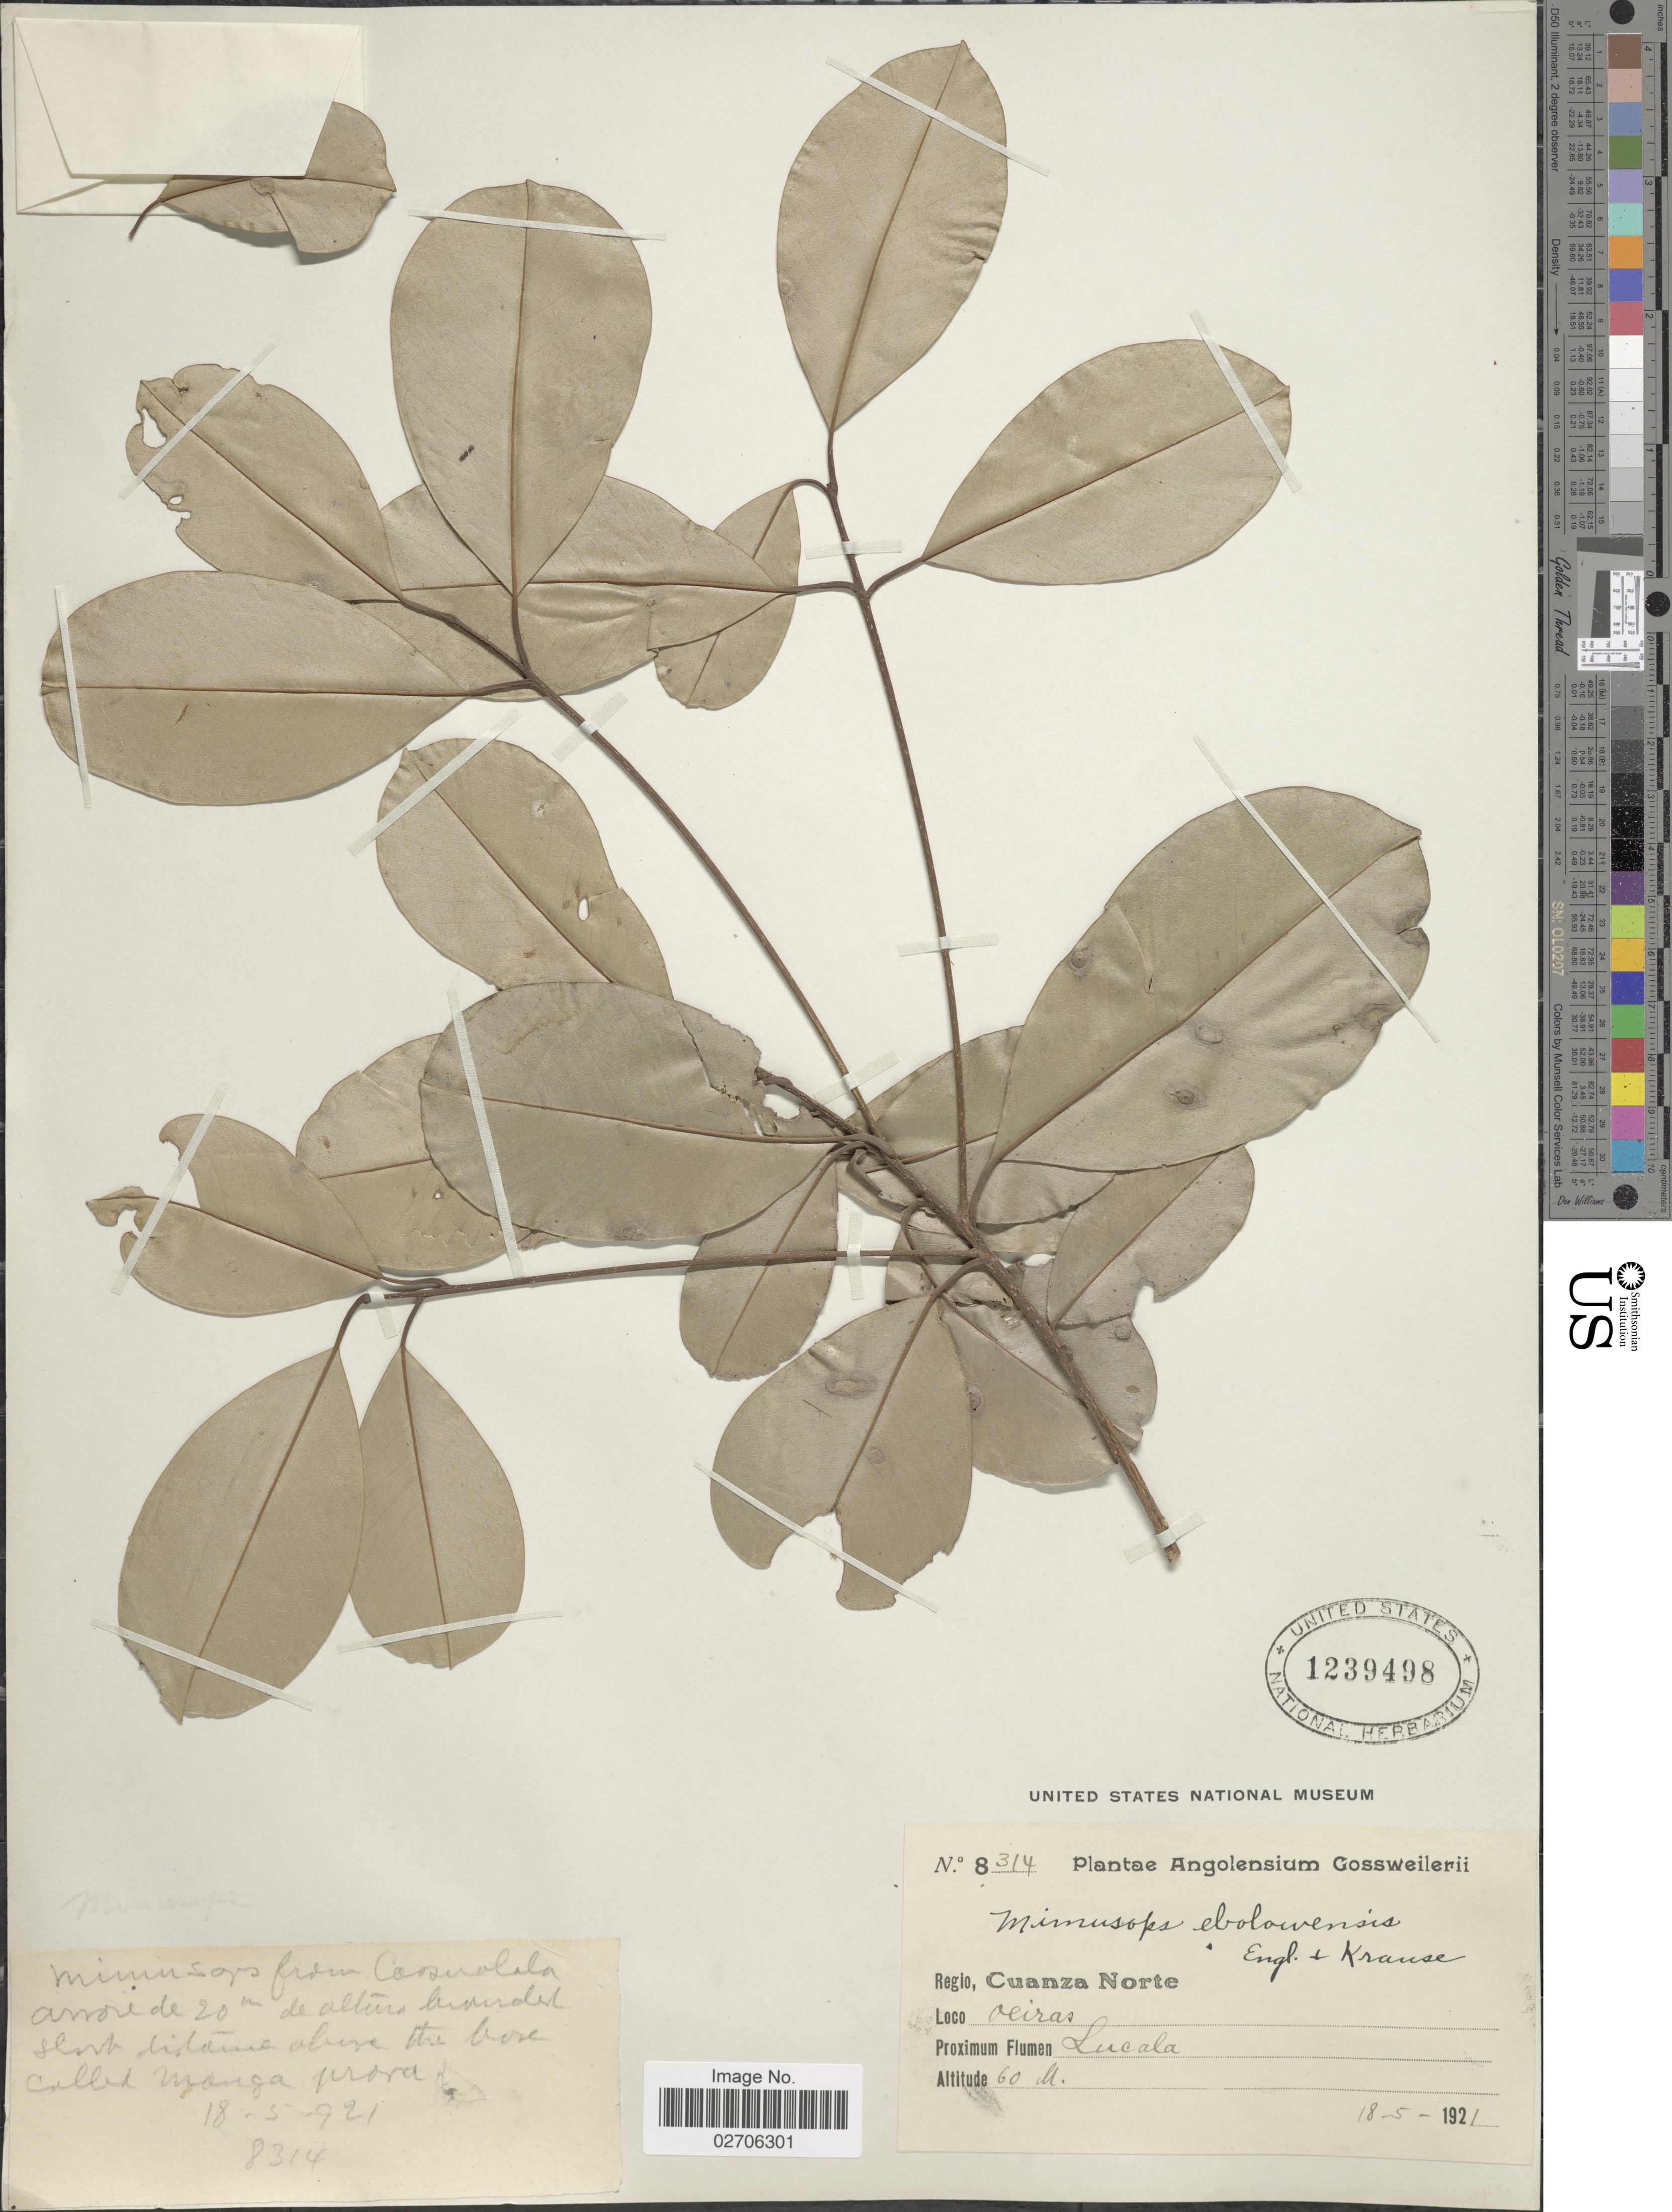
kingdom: Plantae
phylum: Tracheophyta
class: Magnoliopsida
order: Ericales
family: Sapotaceae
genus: Mimusops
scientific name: Mimusops ebolowensis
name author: Engl. & K. Krause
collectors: -. Gossweiler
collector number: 8314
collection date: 1921-05-18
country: Angola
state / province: Cuanza Norte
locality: Angolensium. Oeiras. Lucala.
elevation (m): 60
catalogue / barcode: US 1239498